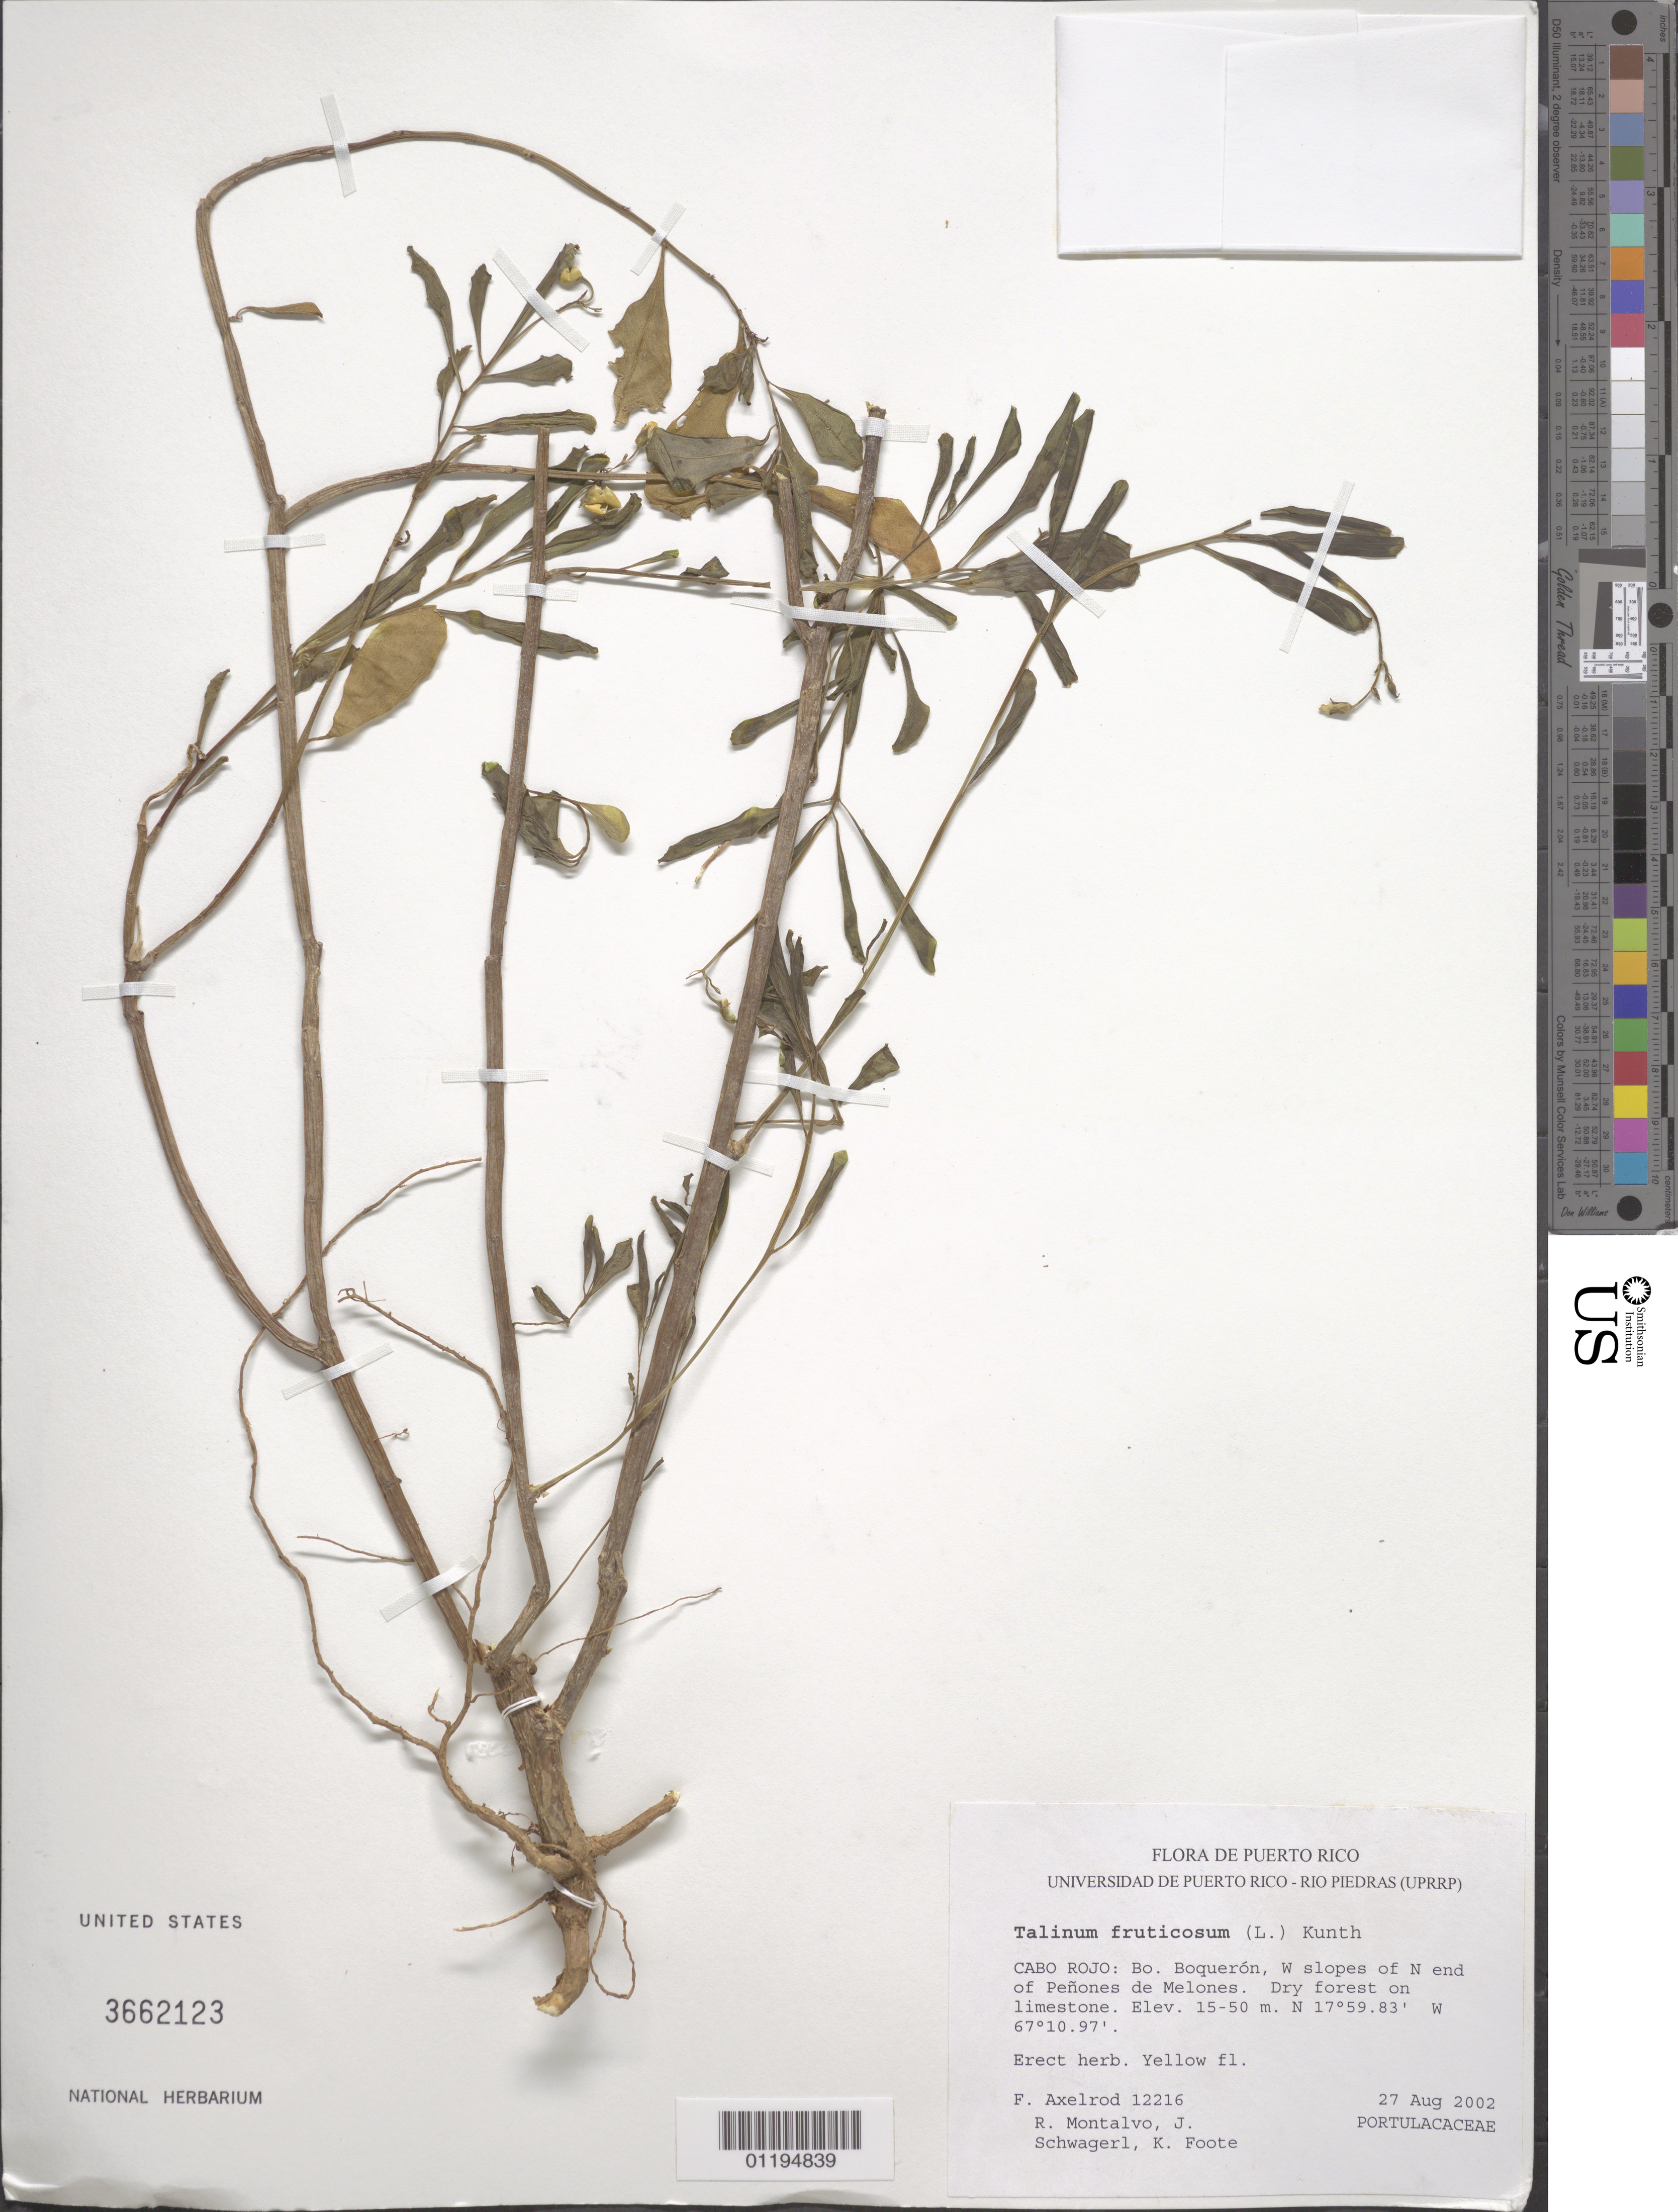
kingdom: Plantae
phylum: Tracheophyta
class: Magnoliopsida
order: Caryophyllales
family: Talinaceae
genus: Talinum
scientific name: Talinum fruticosum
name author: (L.) Juss.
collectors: F. S. Axelrod, R. Montalvo, J. Schwagerl & K. Foote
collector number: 12216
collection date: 2002-08-27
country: Puerto Rico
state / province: Cabo Rojo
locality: W slopes of N end of Penones de Melones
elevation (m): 15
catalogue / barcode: US 3662123